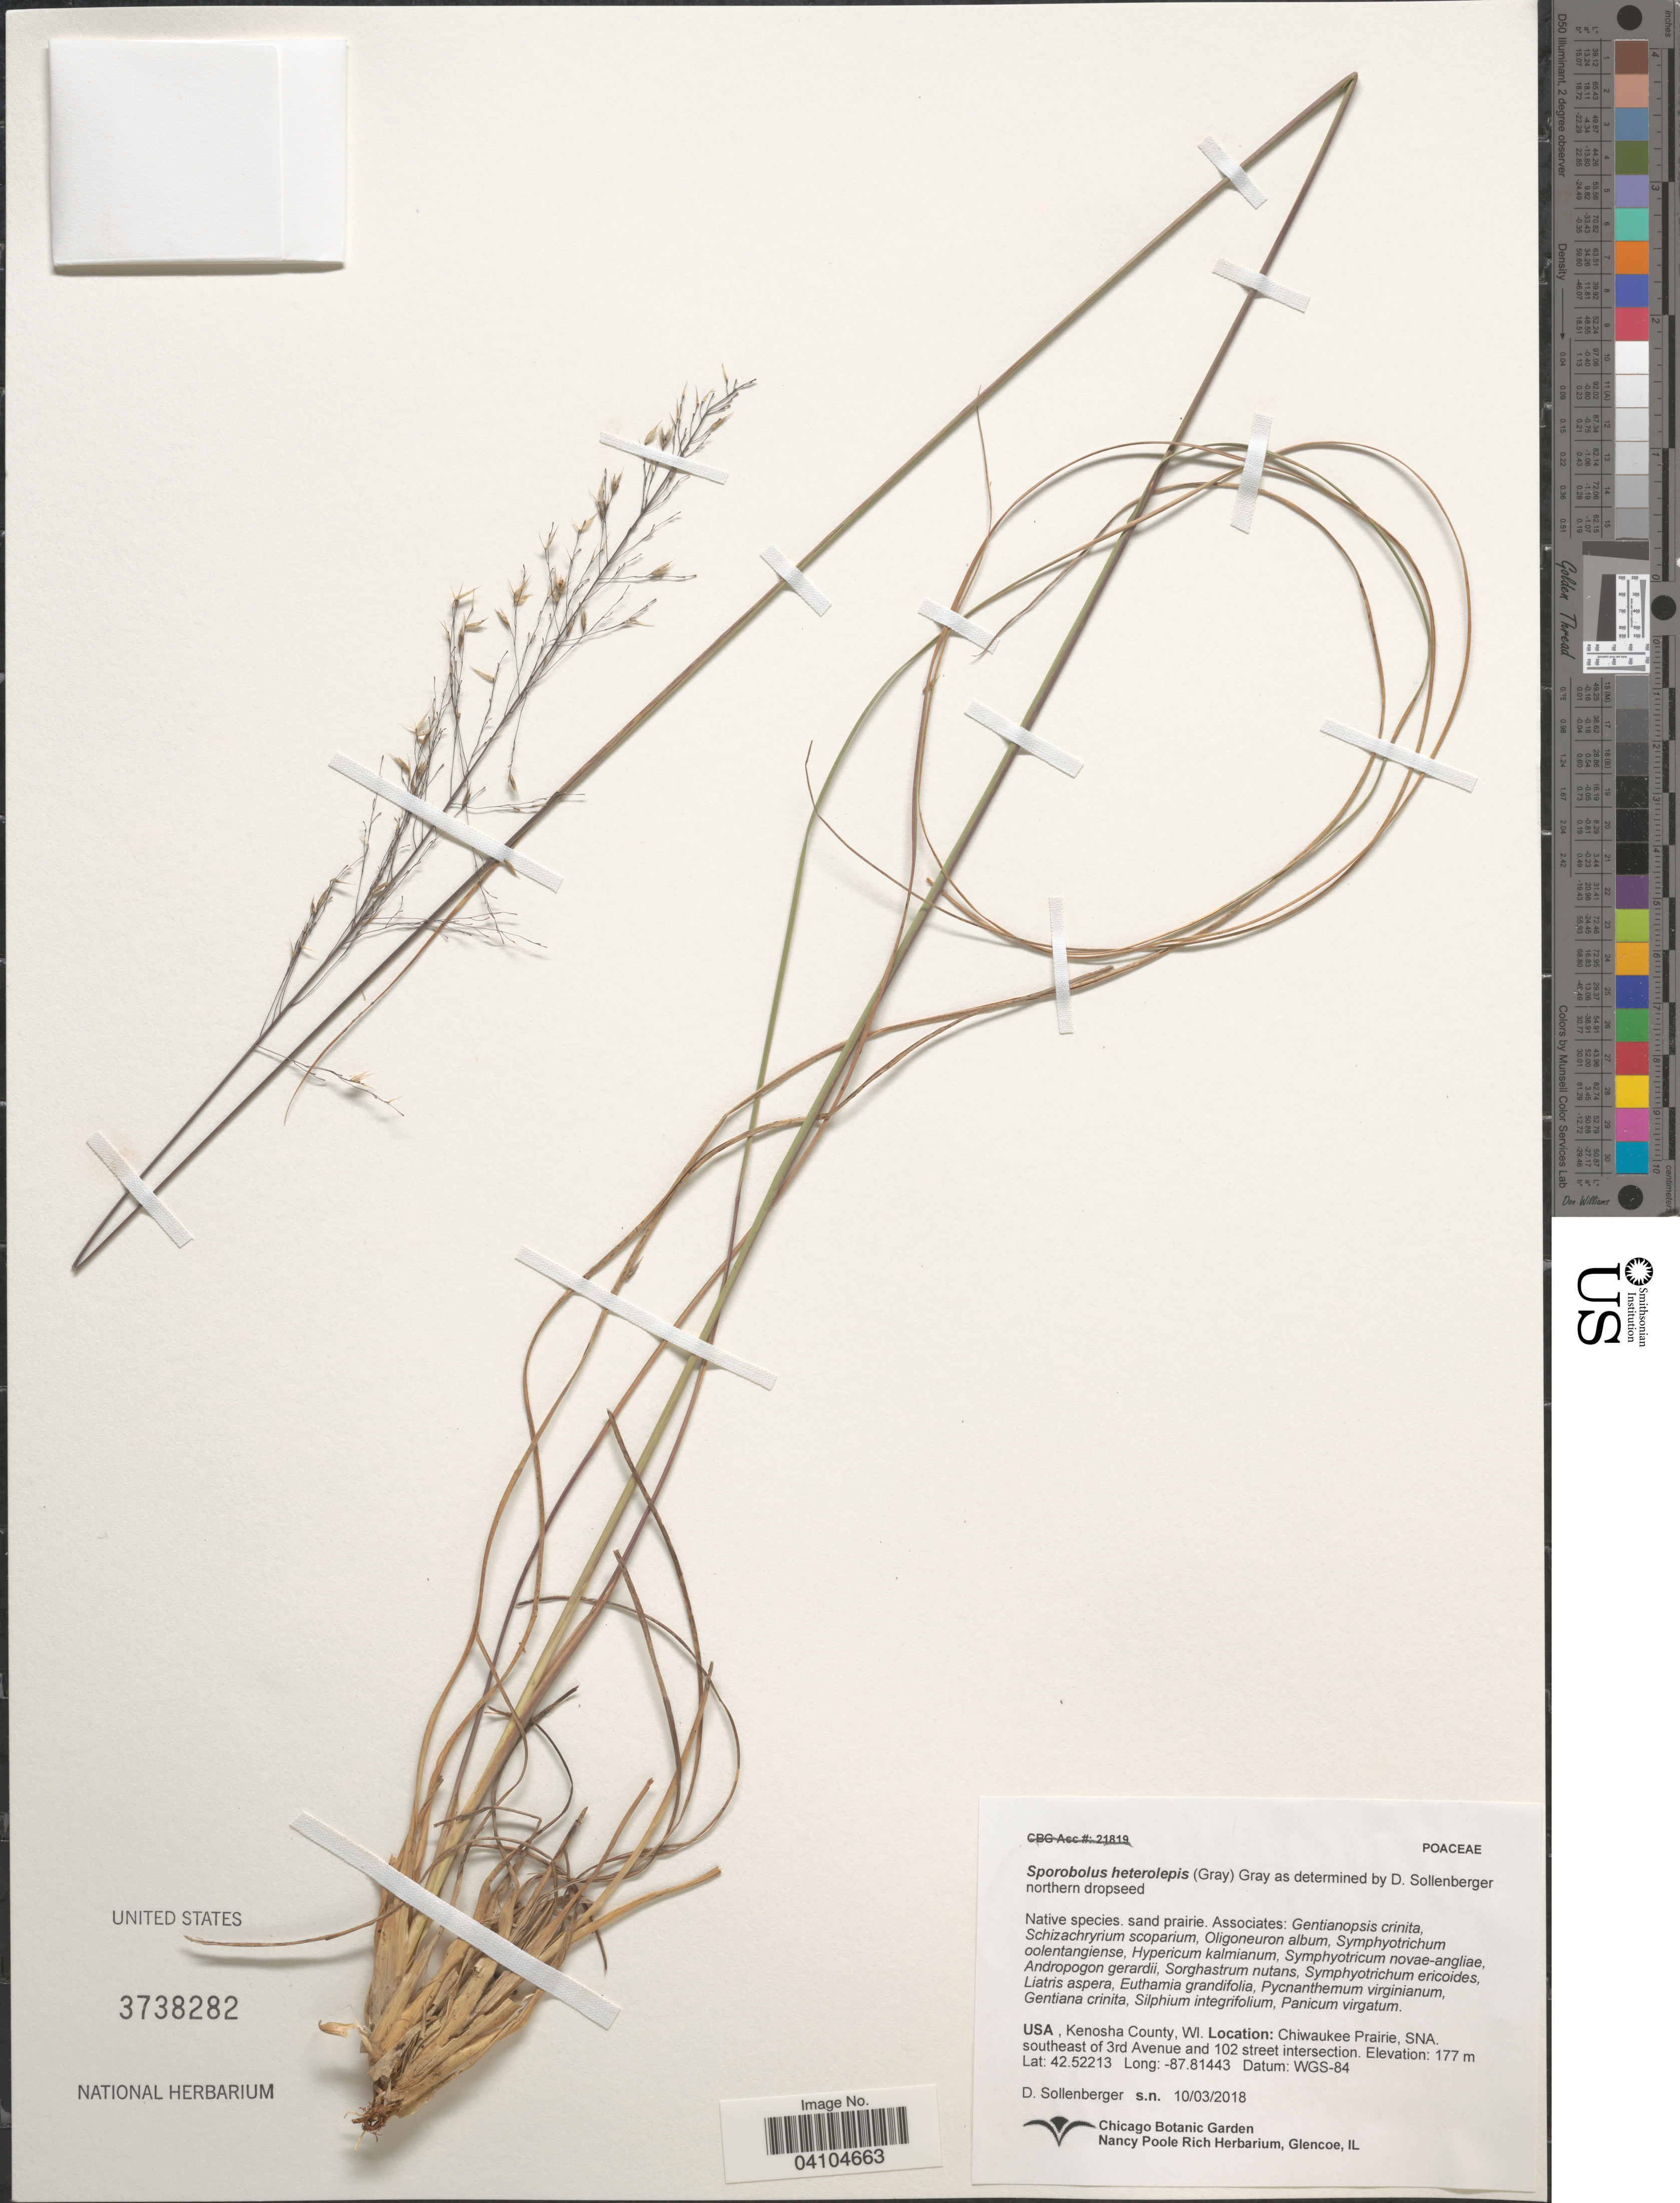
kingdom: Plantae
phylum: Tracheophyta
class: Liliopsida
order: Poales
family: Poaceae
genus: Sporobolus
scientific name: Sporobolus heterolepis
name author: (A. Gray) A. Gray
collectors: D. Sollenberger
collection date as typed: Transcribed d/m/y: 10/3/2018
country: United States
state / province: Wisconsin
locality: Kenosha County. Chiwaukee Prairie, SNA. southeast of 3rd Avenue and 102 street intersection. Datum: WGS-84.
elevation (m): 177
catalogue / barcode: US 3738282